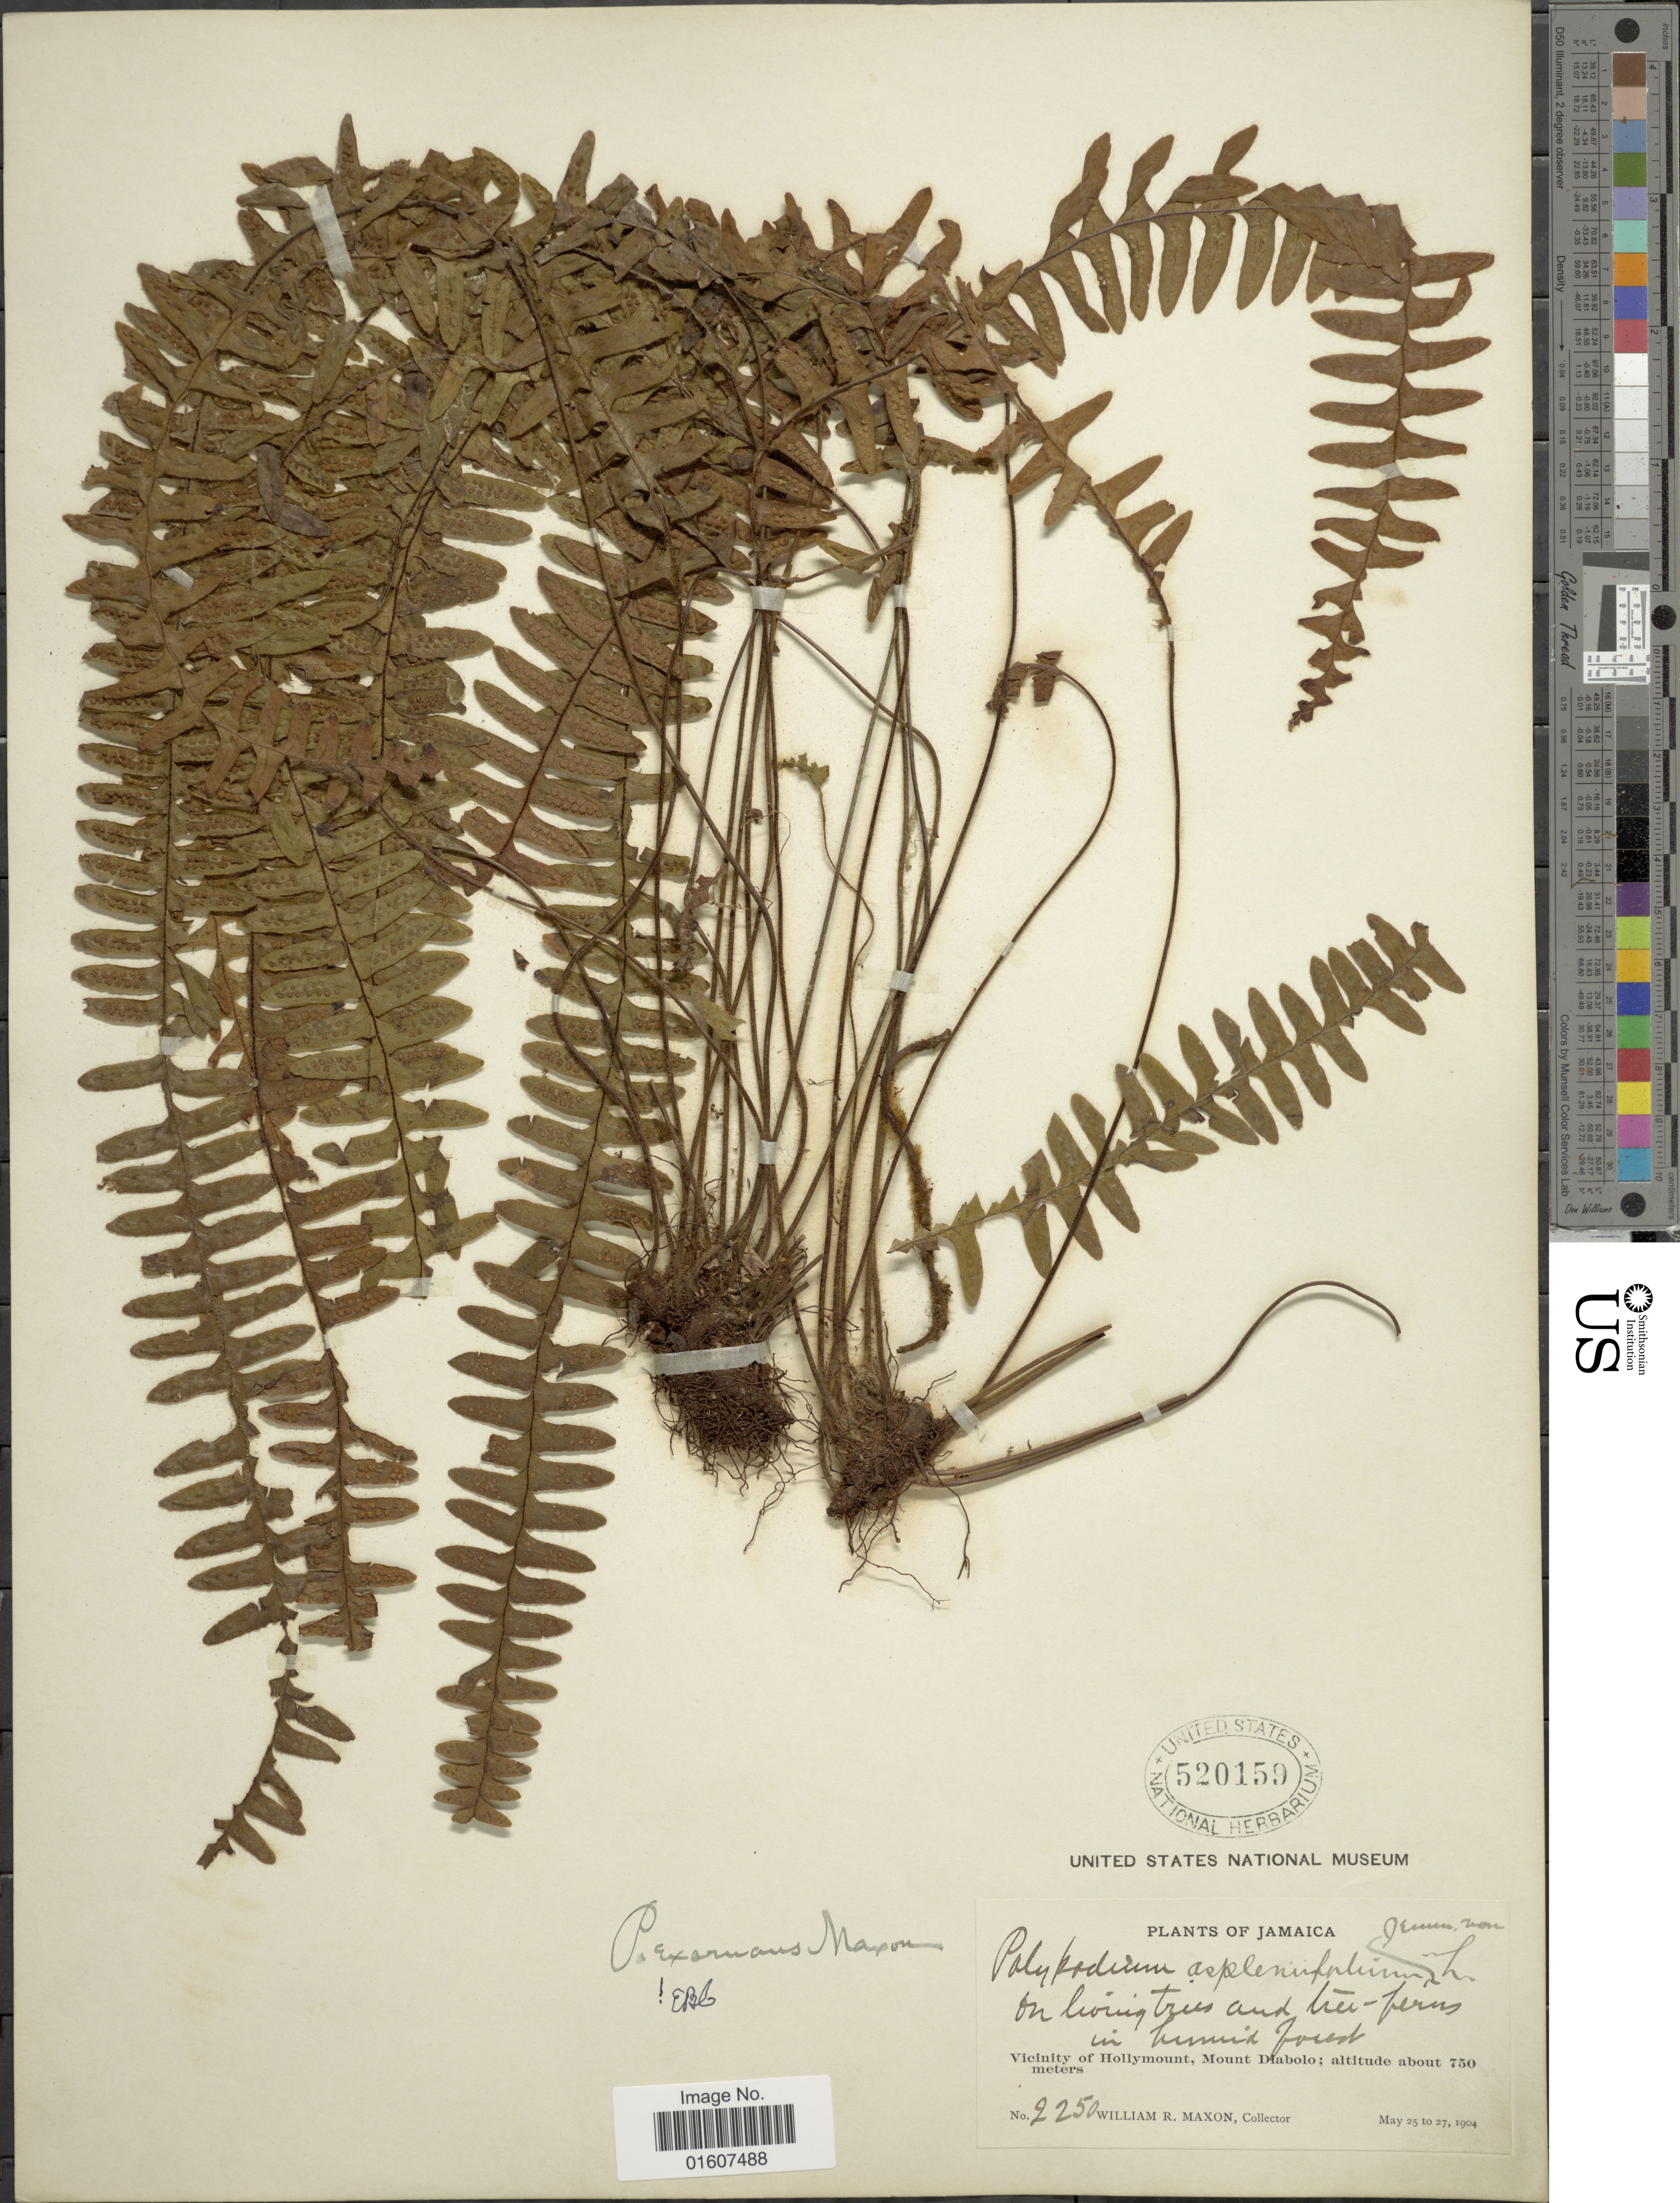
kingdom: Plantae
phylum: Tracheophyta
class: Polypodiopsida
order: Polypodiales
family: Polypodiaceae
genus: Terpsichore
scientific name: Terpsichore exornans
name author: (Maxon) A.R. Sm.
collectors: W. R. Maxon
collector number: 2250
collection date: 1904-05-25/1904-05-27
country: Jamaica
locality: Viciniy of Hollymount, Mount Diabolo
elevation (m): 750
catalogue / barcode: US 520159